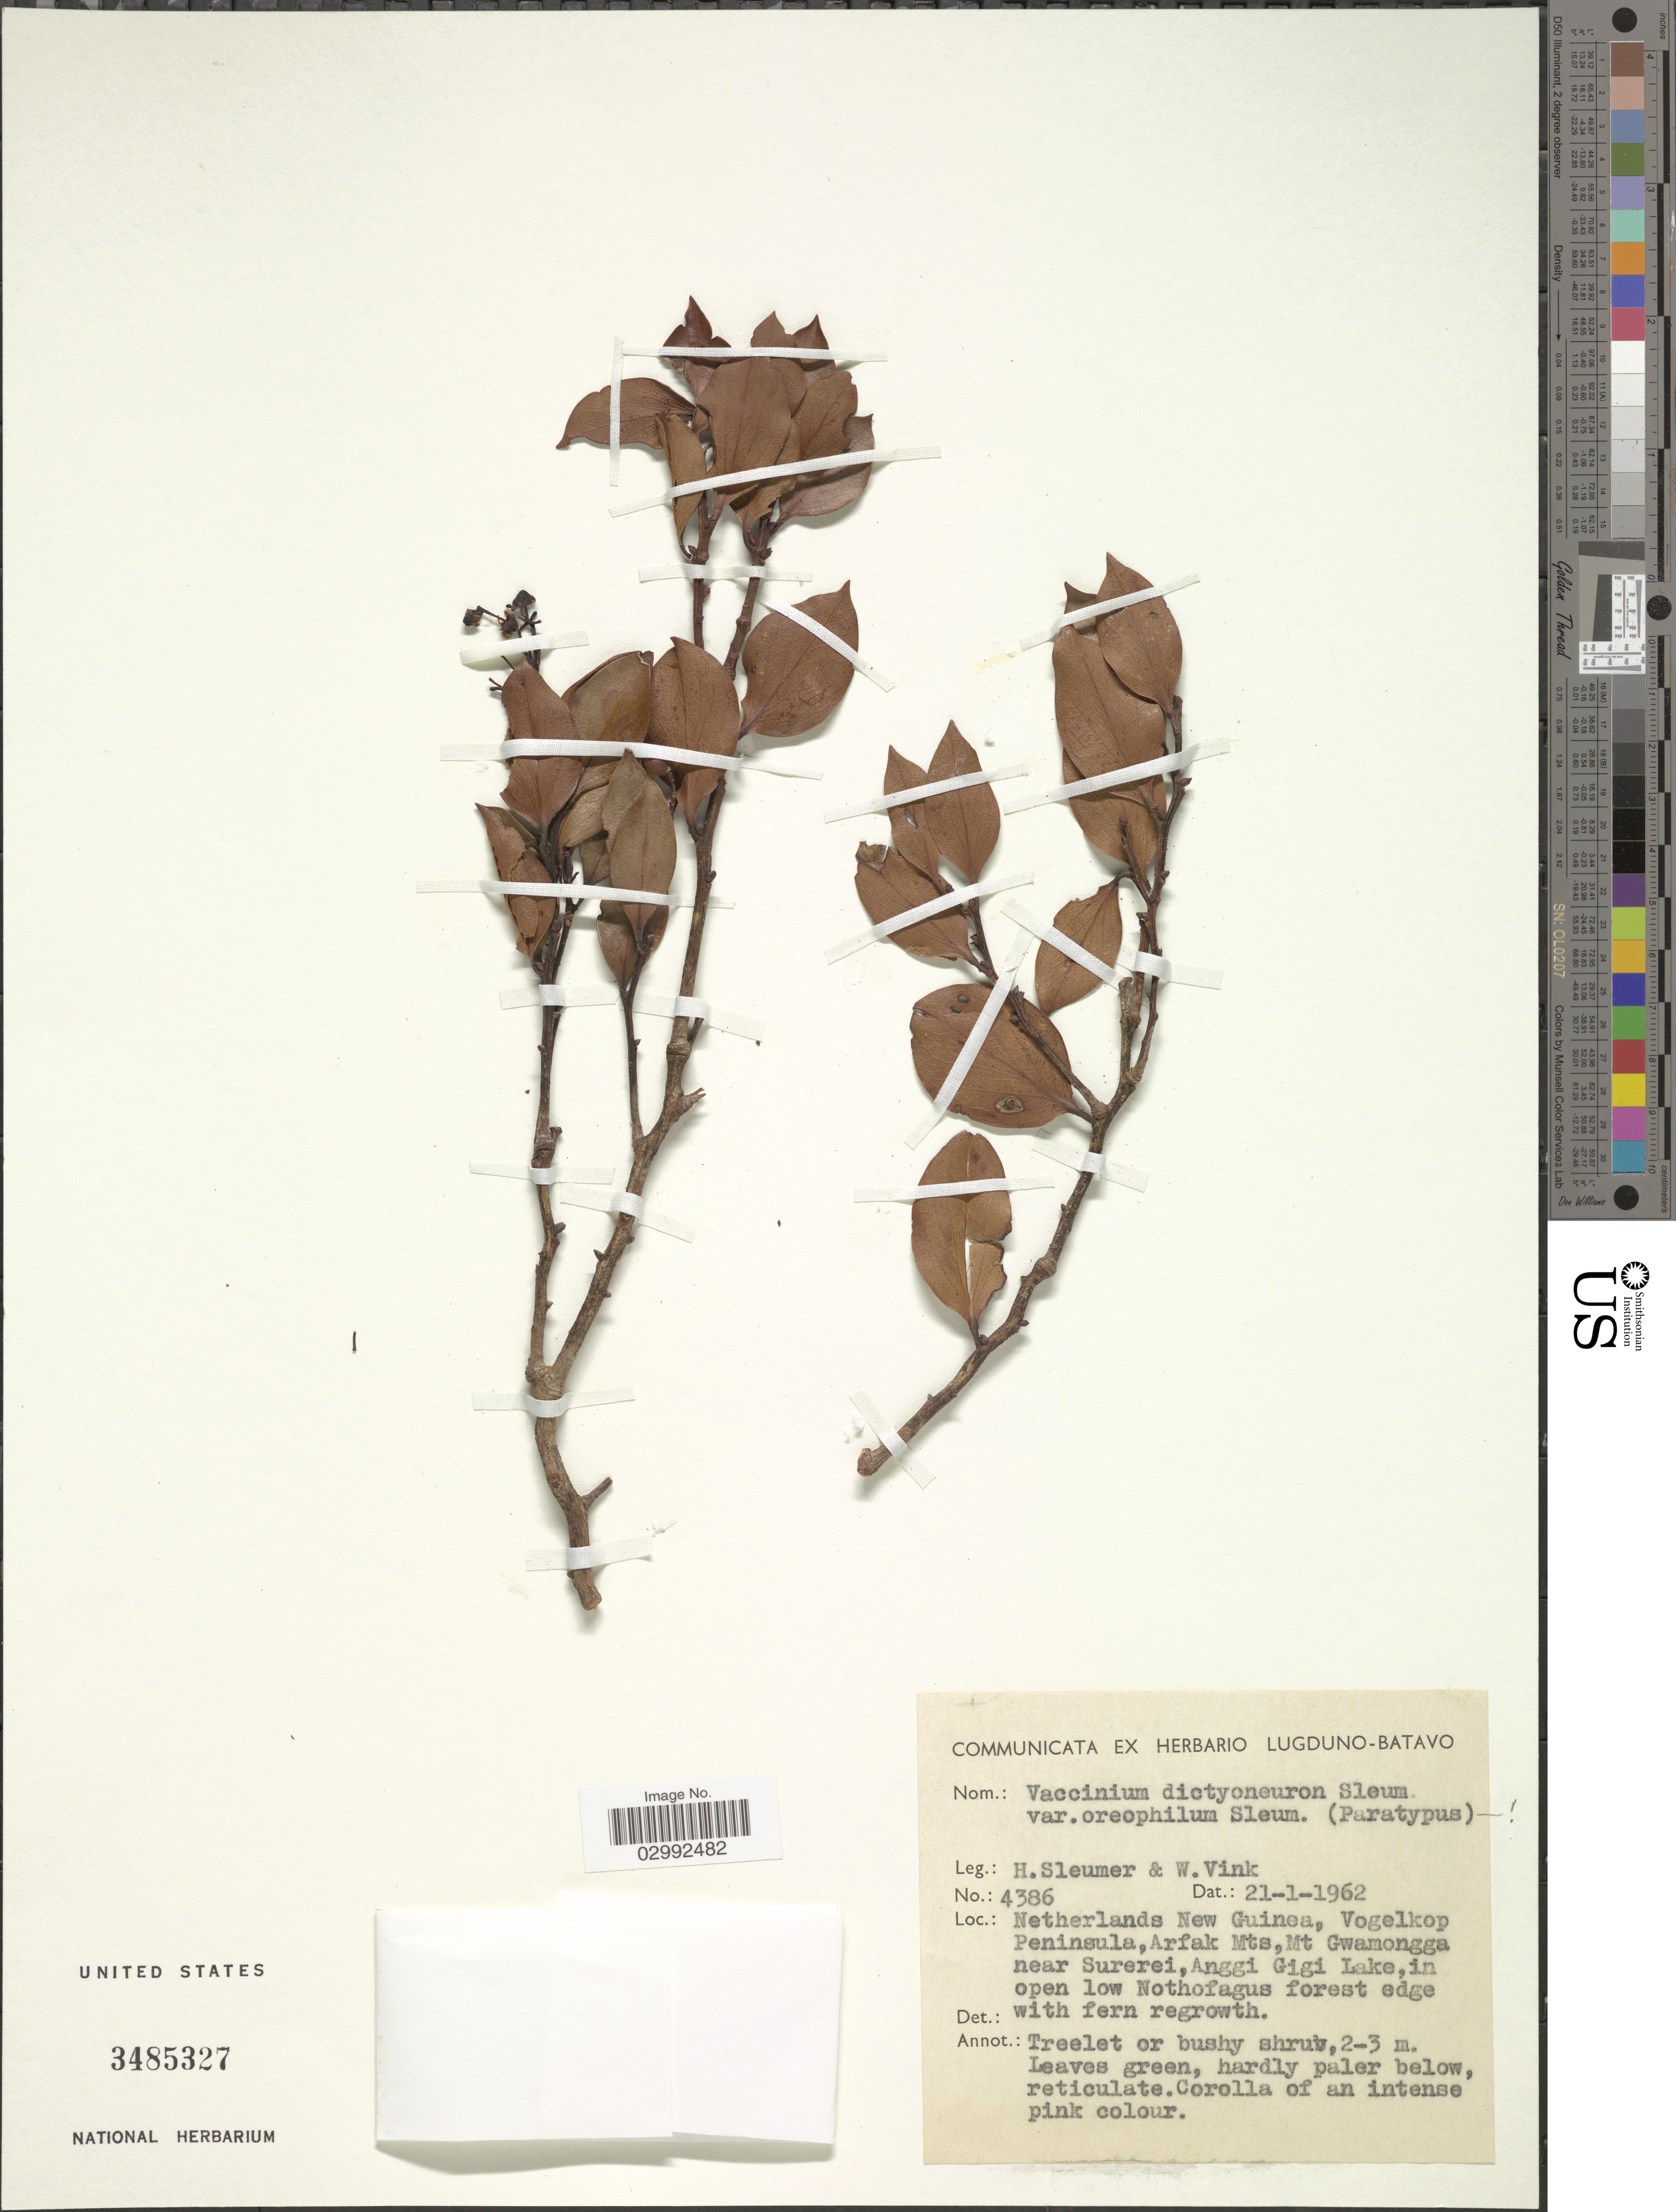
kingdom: Plantae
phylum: Tracheophyta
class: Magnoliopsida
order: Ericales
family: Ericaceae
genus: Vaccinium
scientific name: Vaccinium dictyoneuron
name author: Sleumer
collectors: H. O. Sleumer & W. Vink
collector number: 4386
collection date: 1962-01-21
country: Indonesia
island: New Guinea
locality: Netherlands New Guinea, Vogelkop Peninsula, Arfak Mts., Mt. Gwamongga near Surerei, Anggi Gigi Lake.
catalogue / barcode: US 3485327